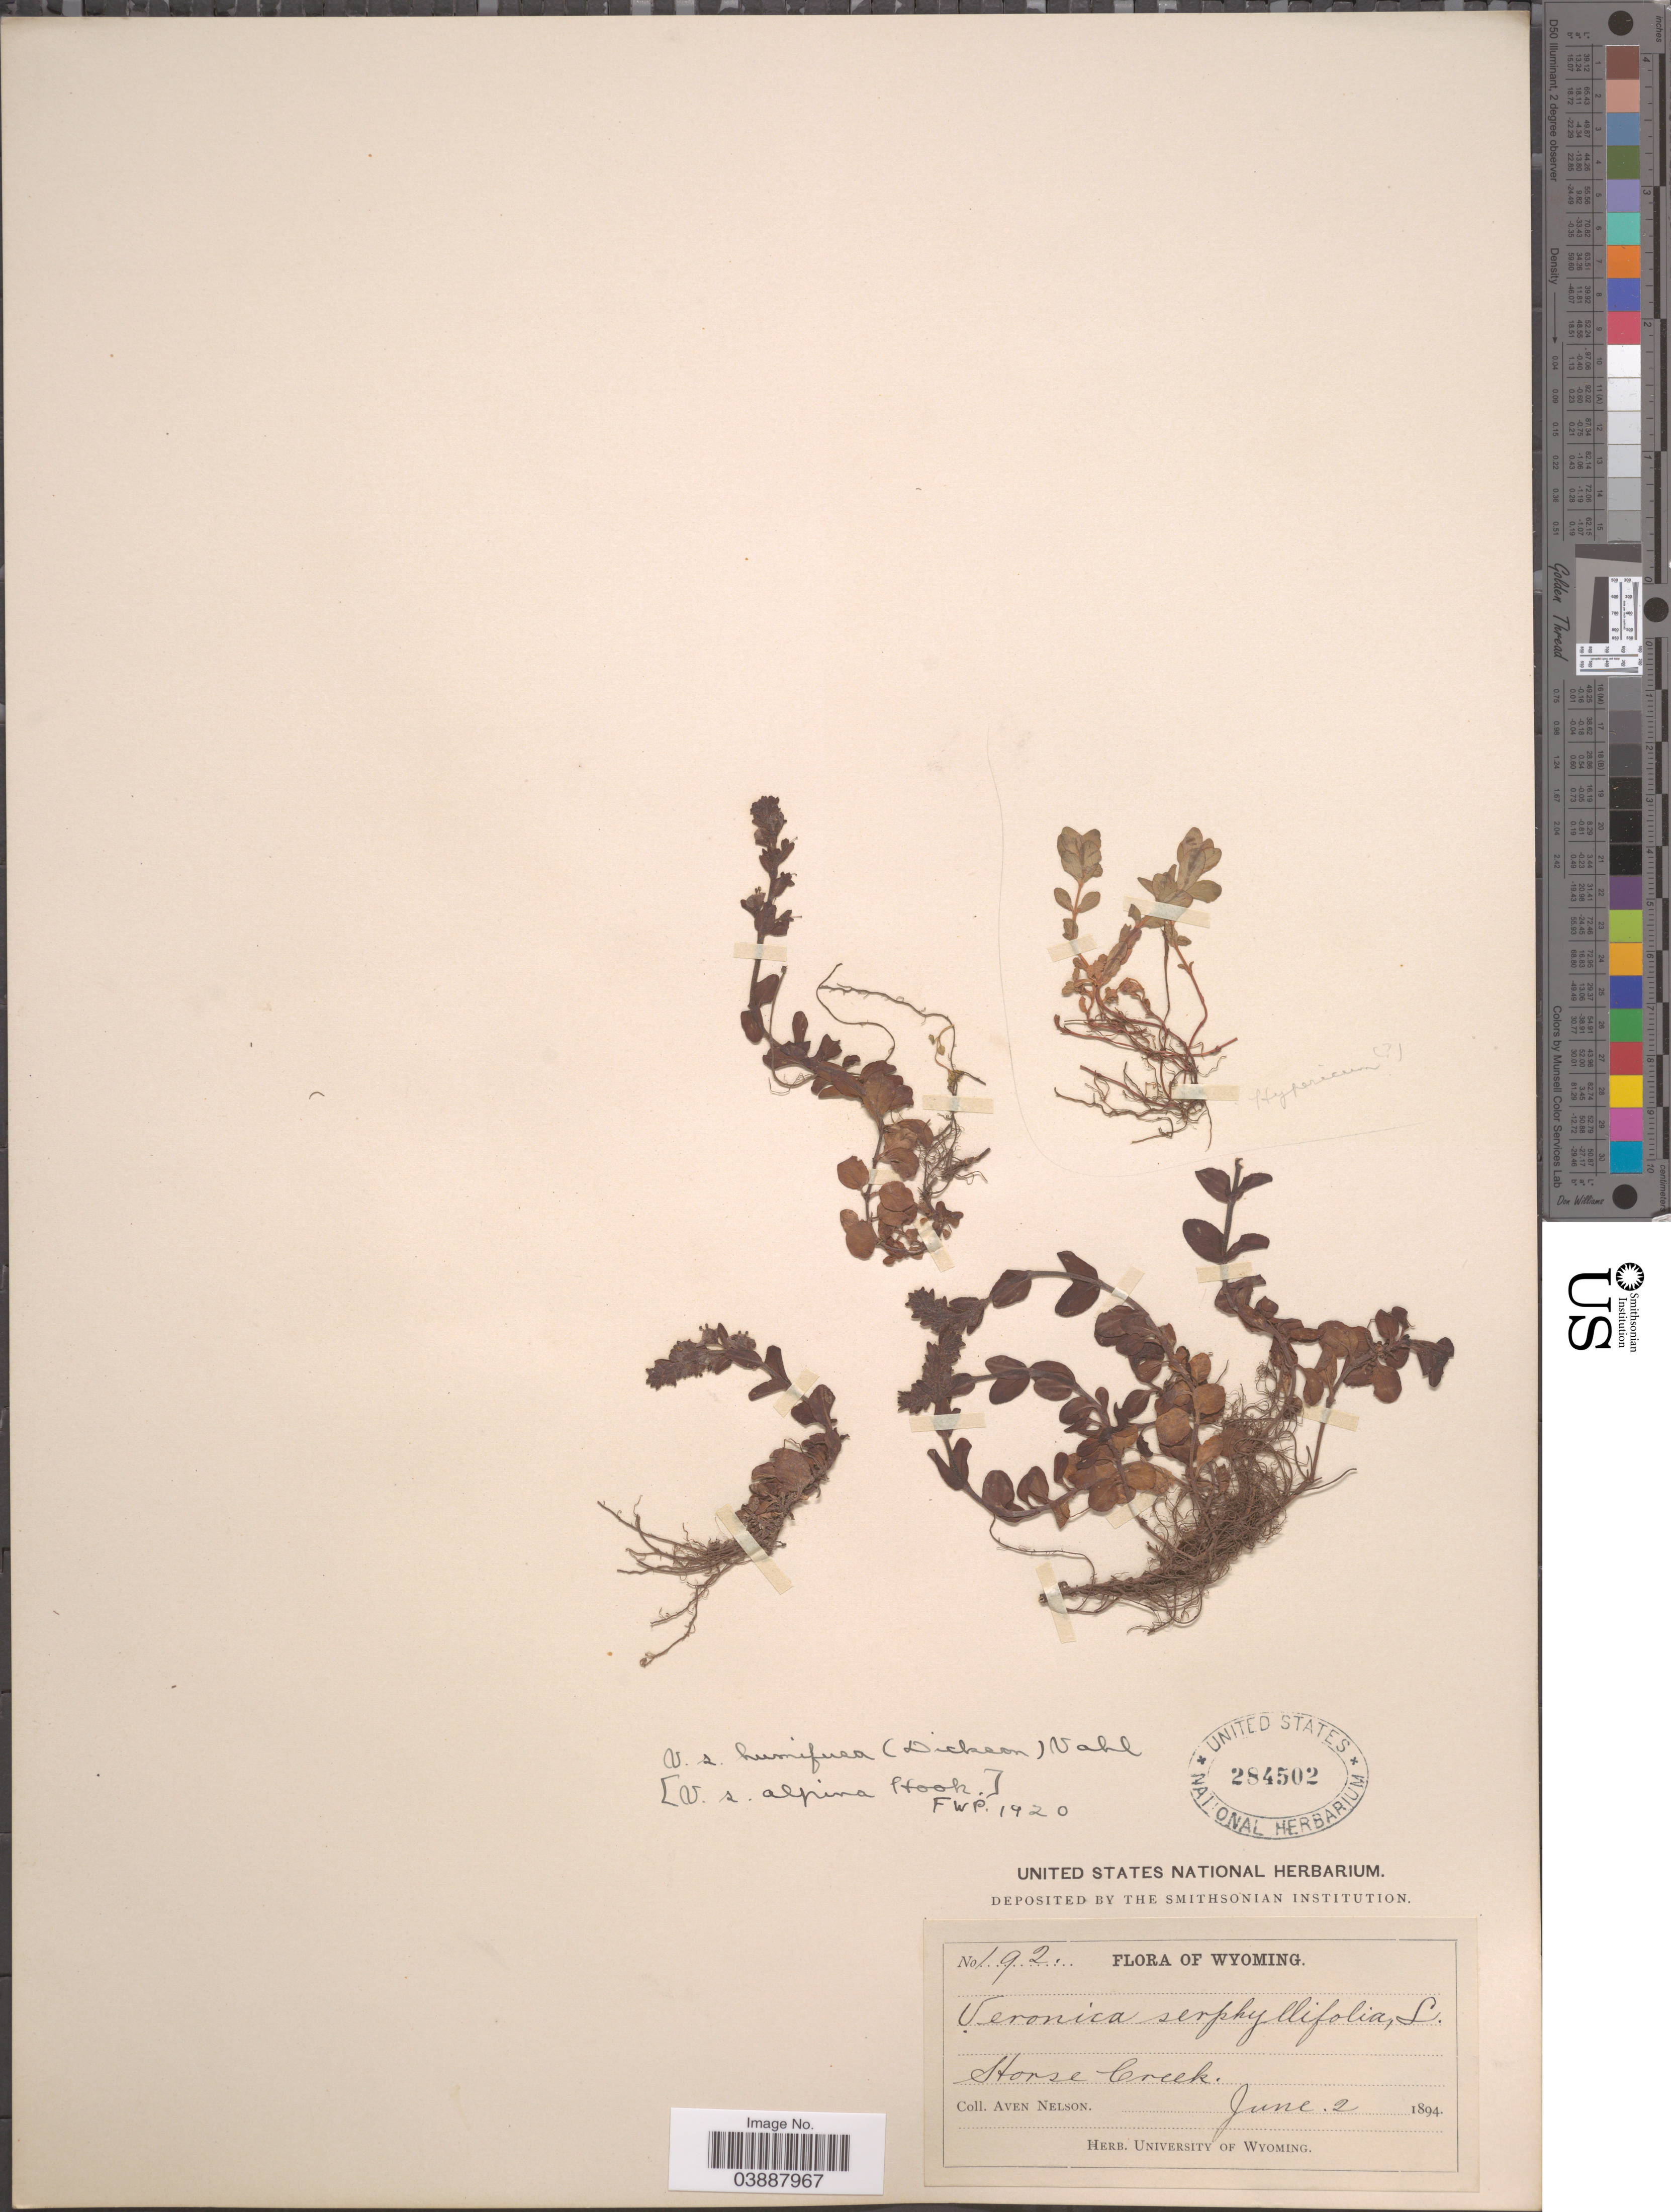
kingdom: Plantae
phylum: Tracheophyta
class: Magnoliopsida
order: Lamiales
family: Plantaginaceae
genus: Veronica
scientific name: Veronica serpyllifolia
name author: L.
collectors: A. Nelson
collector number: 192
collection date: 1894-06-02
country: United States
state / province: Wyoming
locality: Horse Creek.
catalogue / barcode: US 284502